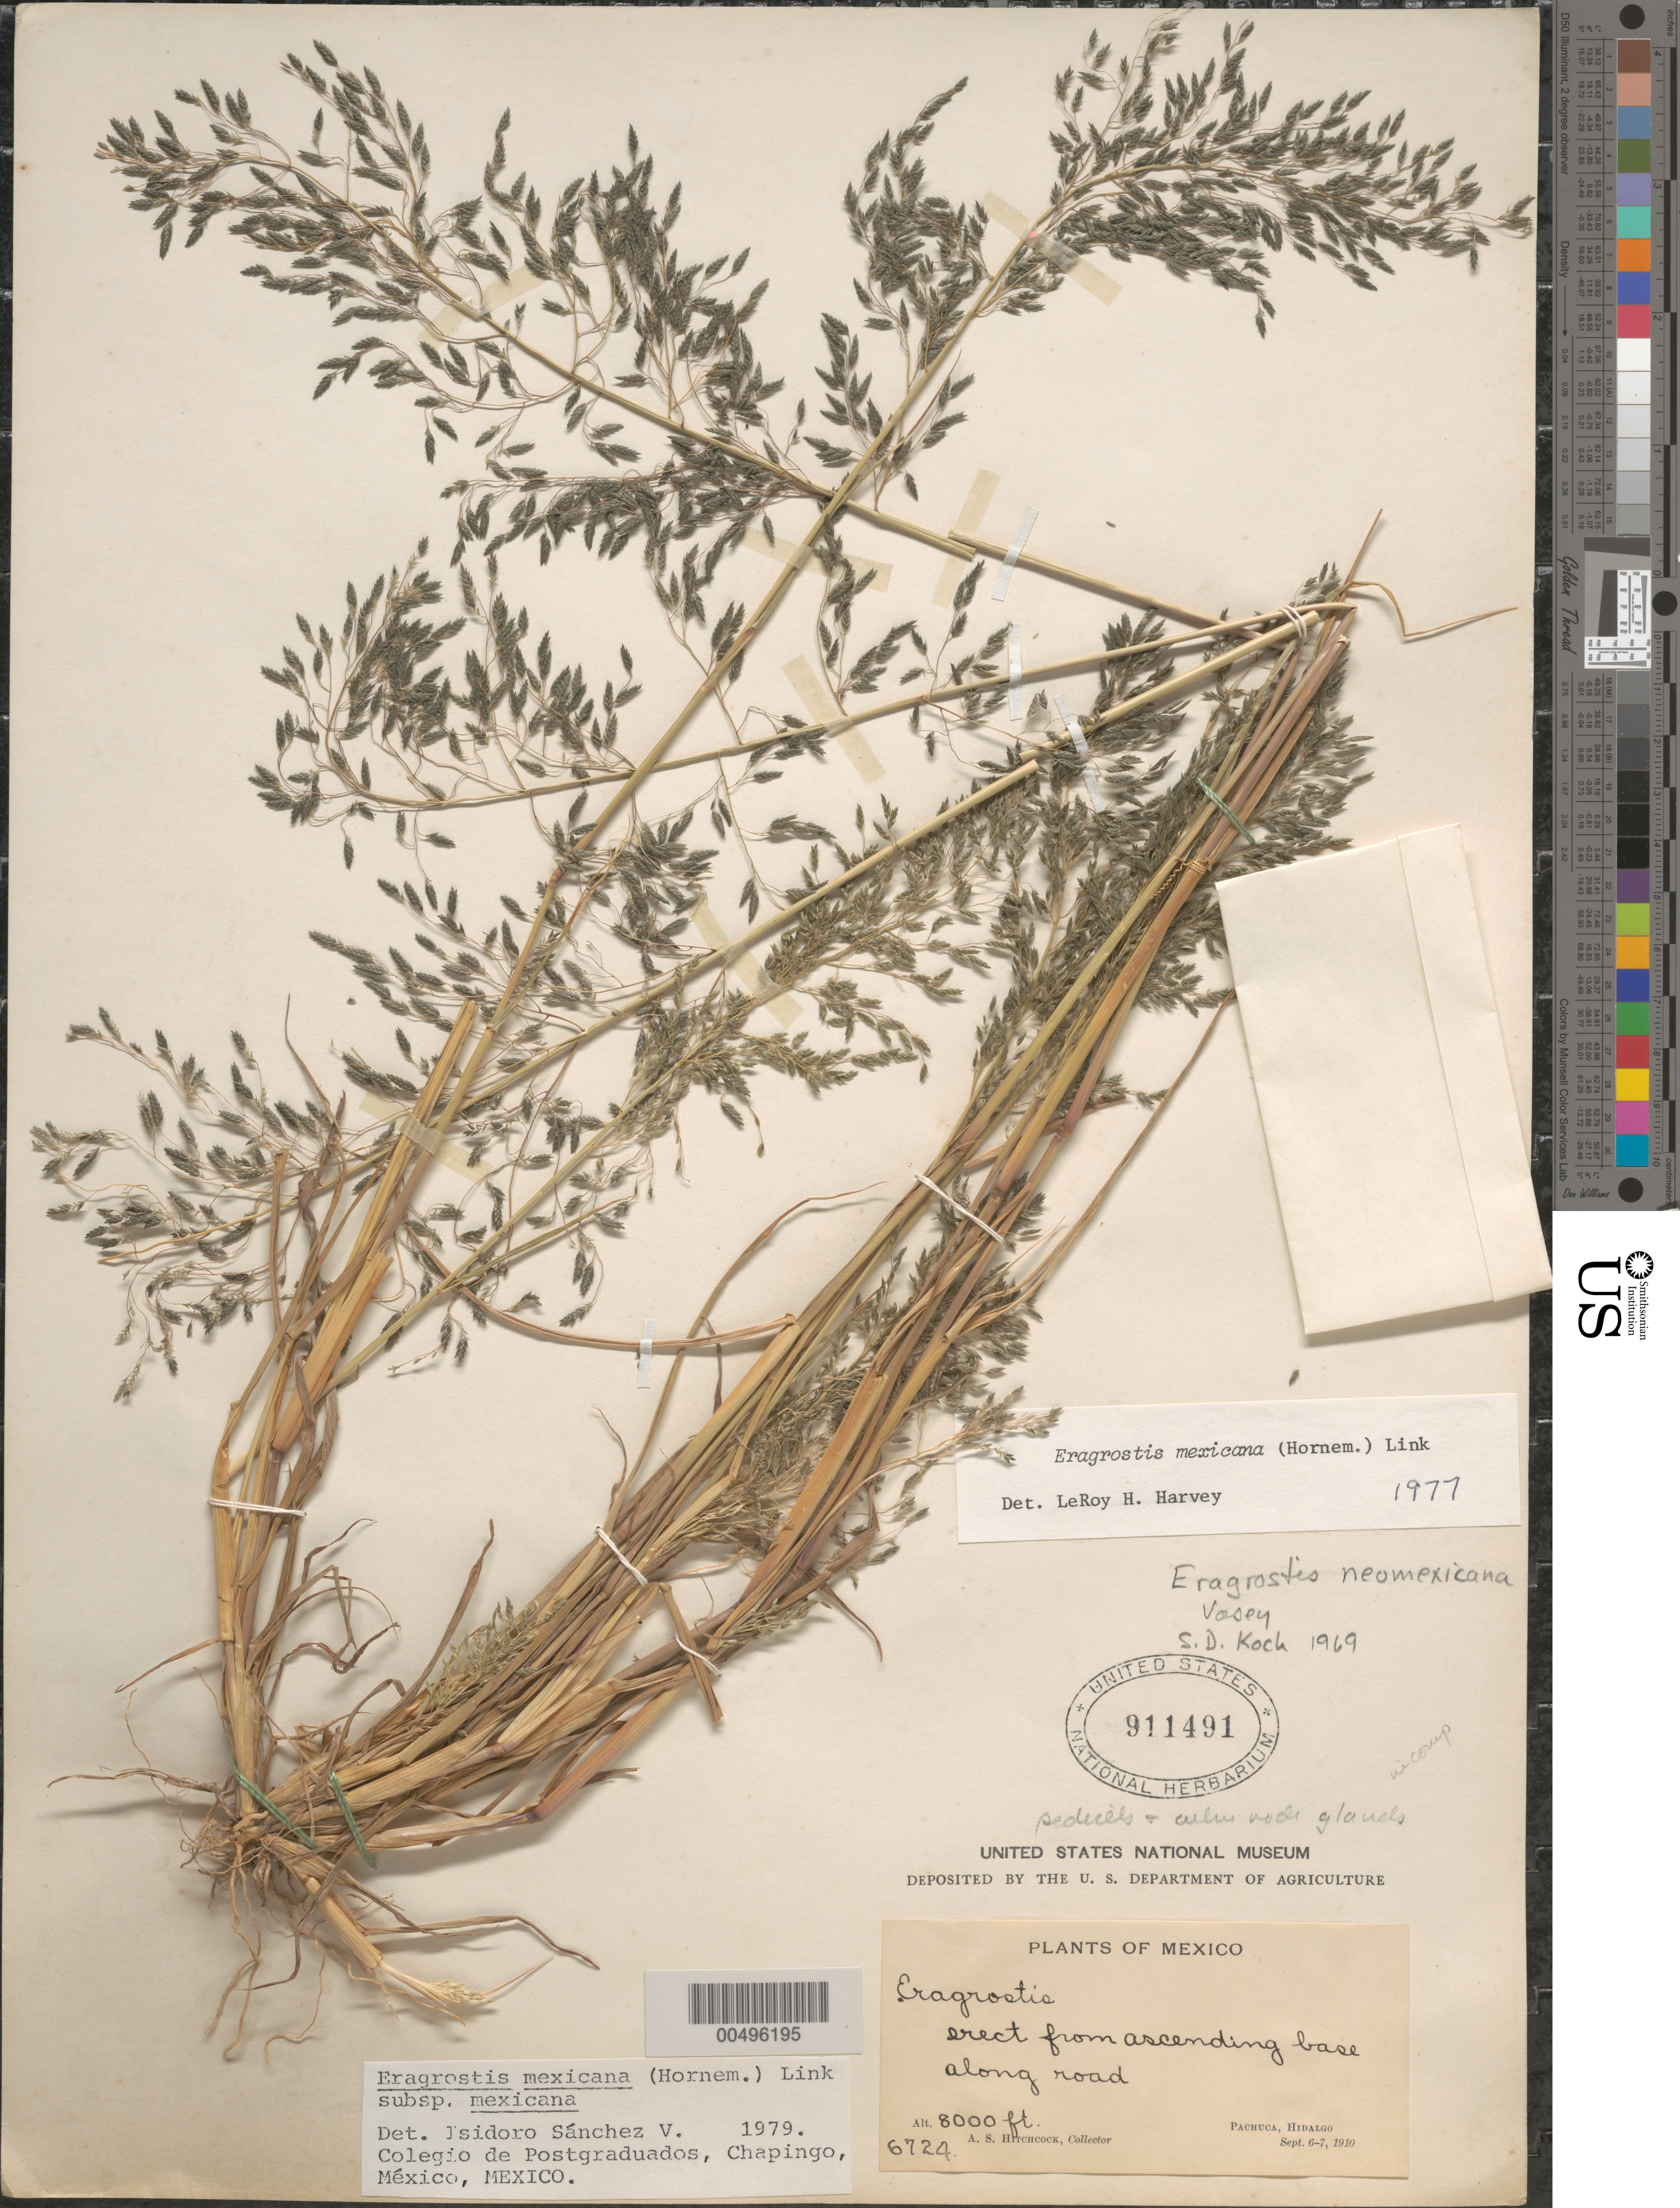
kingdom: Plantae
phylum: Tracheophyta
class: Liliopsida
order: Poales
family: Poaceae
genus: Eragrostis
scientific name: Eragrostis mexicana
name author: (Hornem.) Link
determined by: Sánchez Vega, I. M.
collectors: A. S. Hitchcock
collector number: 6724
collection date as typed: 6 Sep 1910 to 7 Sep 1910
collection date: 1910-09-06/1910-09-07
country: Mexico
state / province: Hidalgo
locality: Pachuca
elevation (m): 2438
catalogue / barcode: US 911491